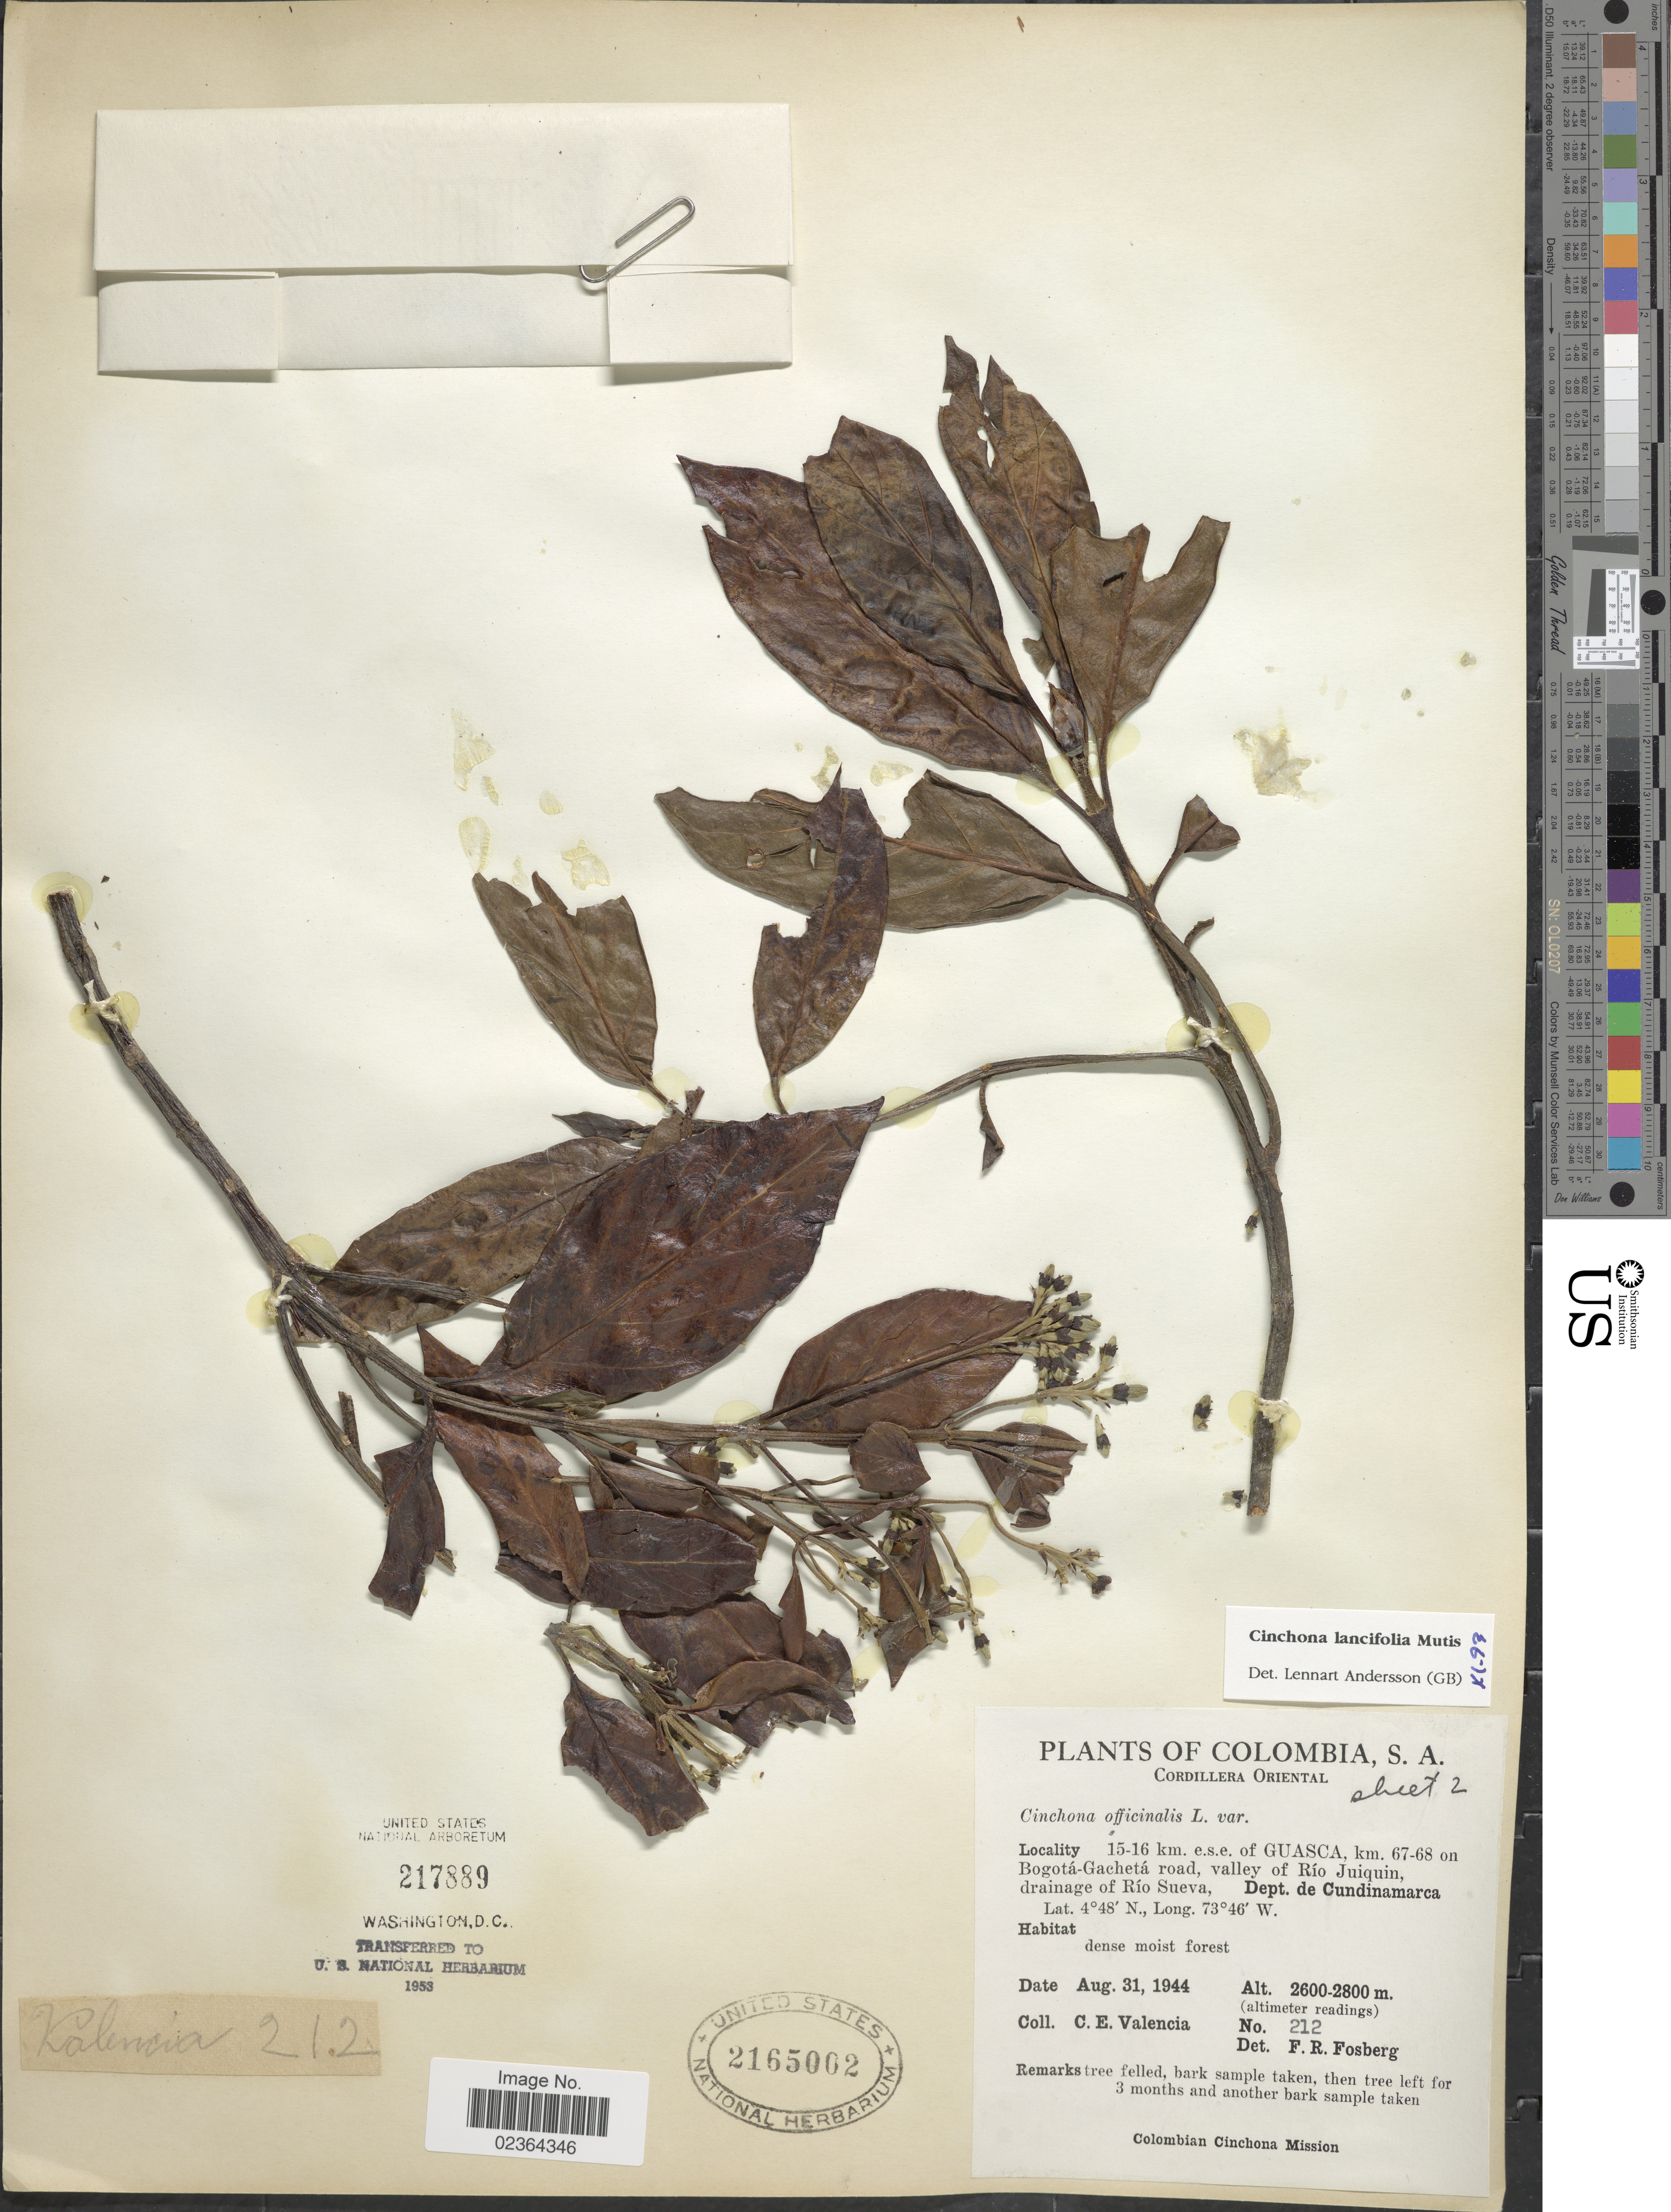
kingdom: Plantae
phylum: Tracheophyta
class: Magnoliopsida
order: Gentianales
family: Rubiaceae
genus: Cinchona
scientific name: Cinchona lancifolia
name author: Mutis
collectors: C. Valencia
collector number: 212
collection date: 1944-08-31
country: Colombia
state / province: Cundinamarca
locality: Cordillera Oriental, 15-16 km. e.s.e. of Guasca, km. 67-68 on Bogota-Gacheta road, valley of Rio Juiquin, drainage of Rio Sueva, Dept. de Cundinamarca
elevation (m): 2600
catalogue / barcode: US 2165002